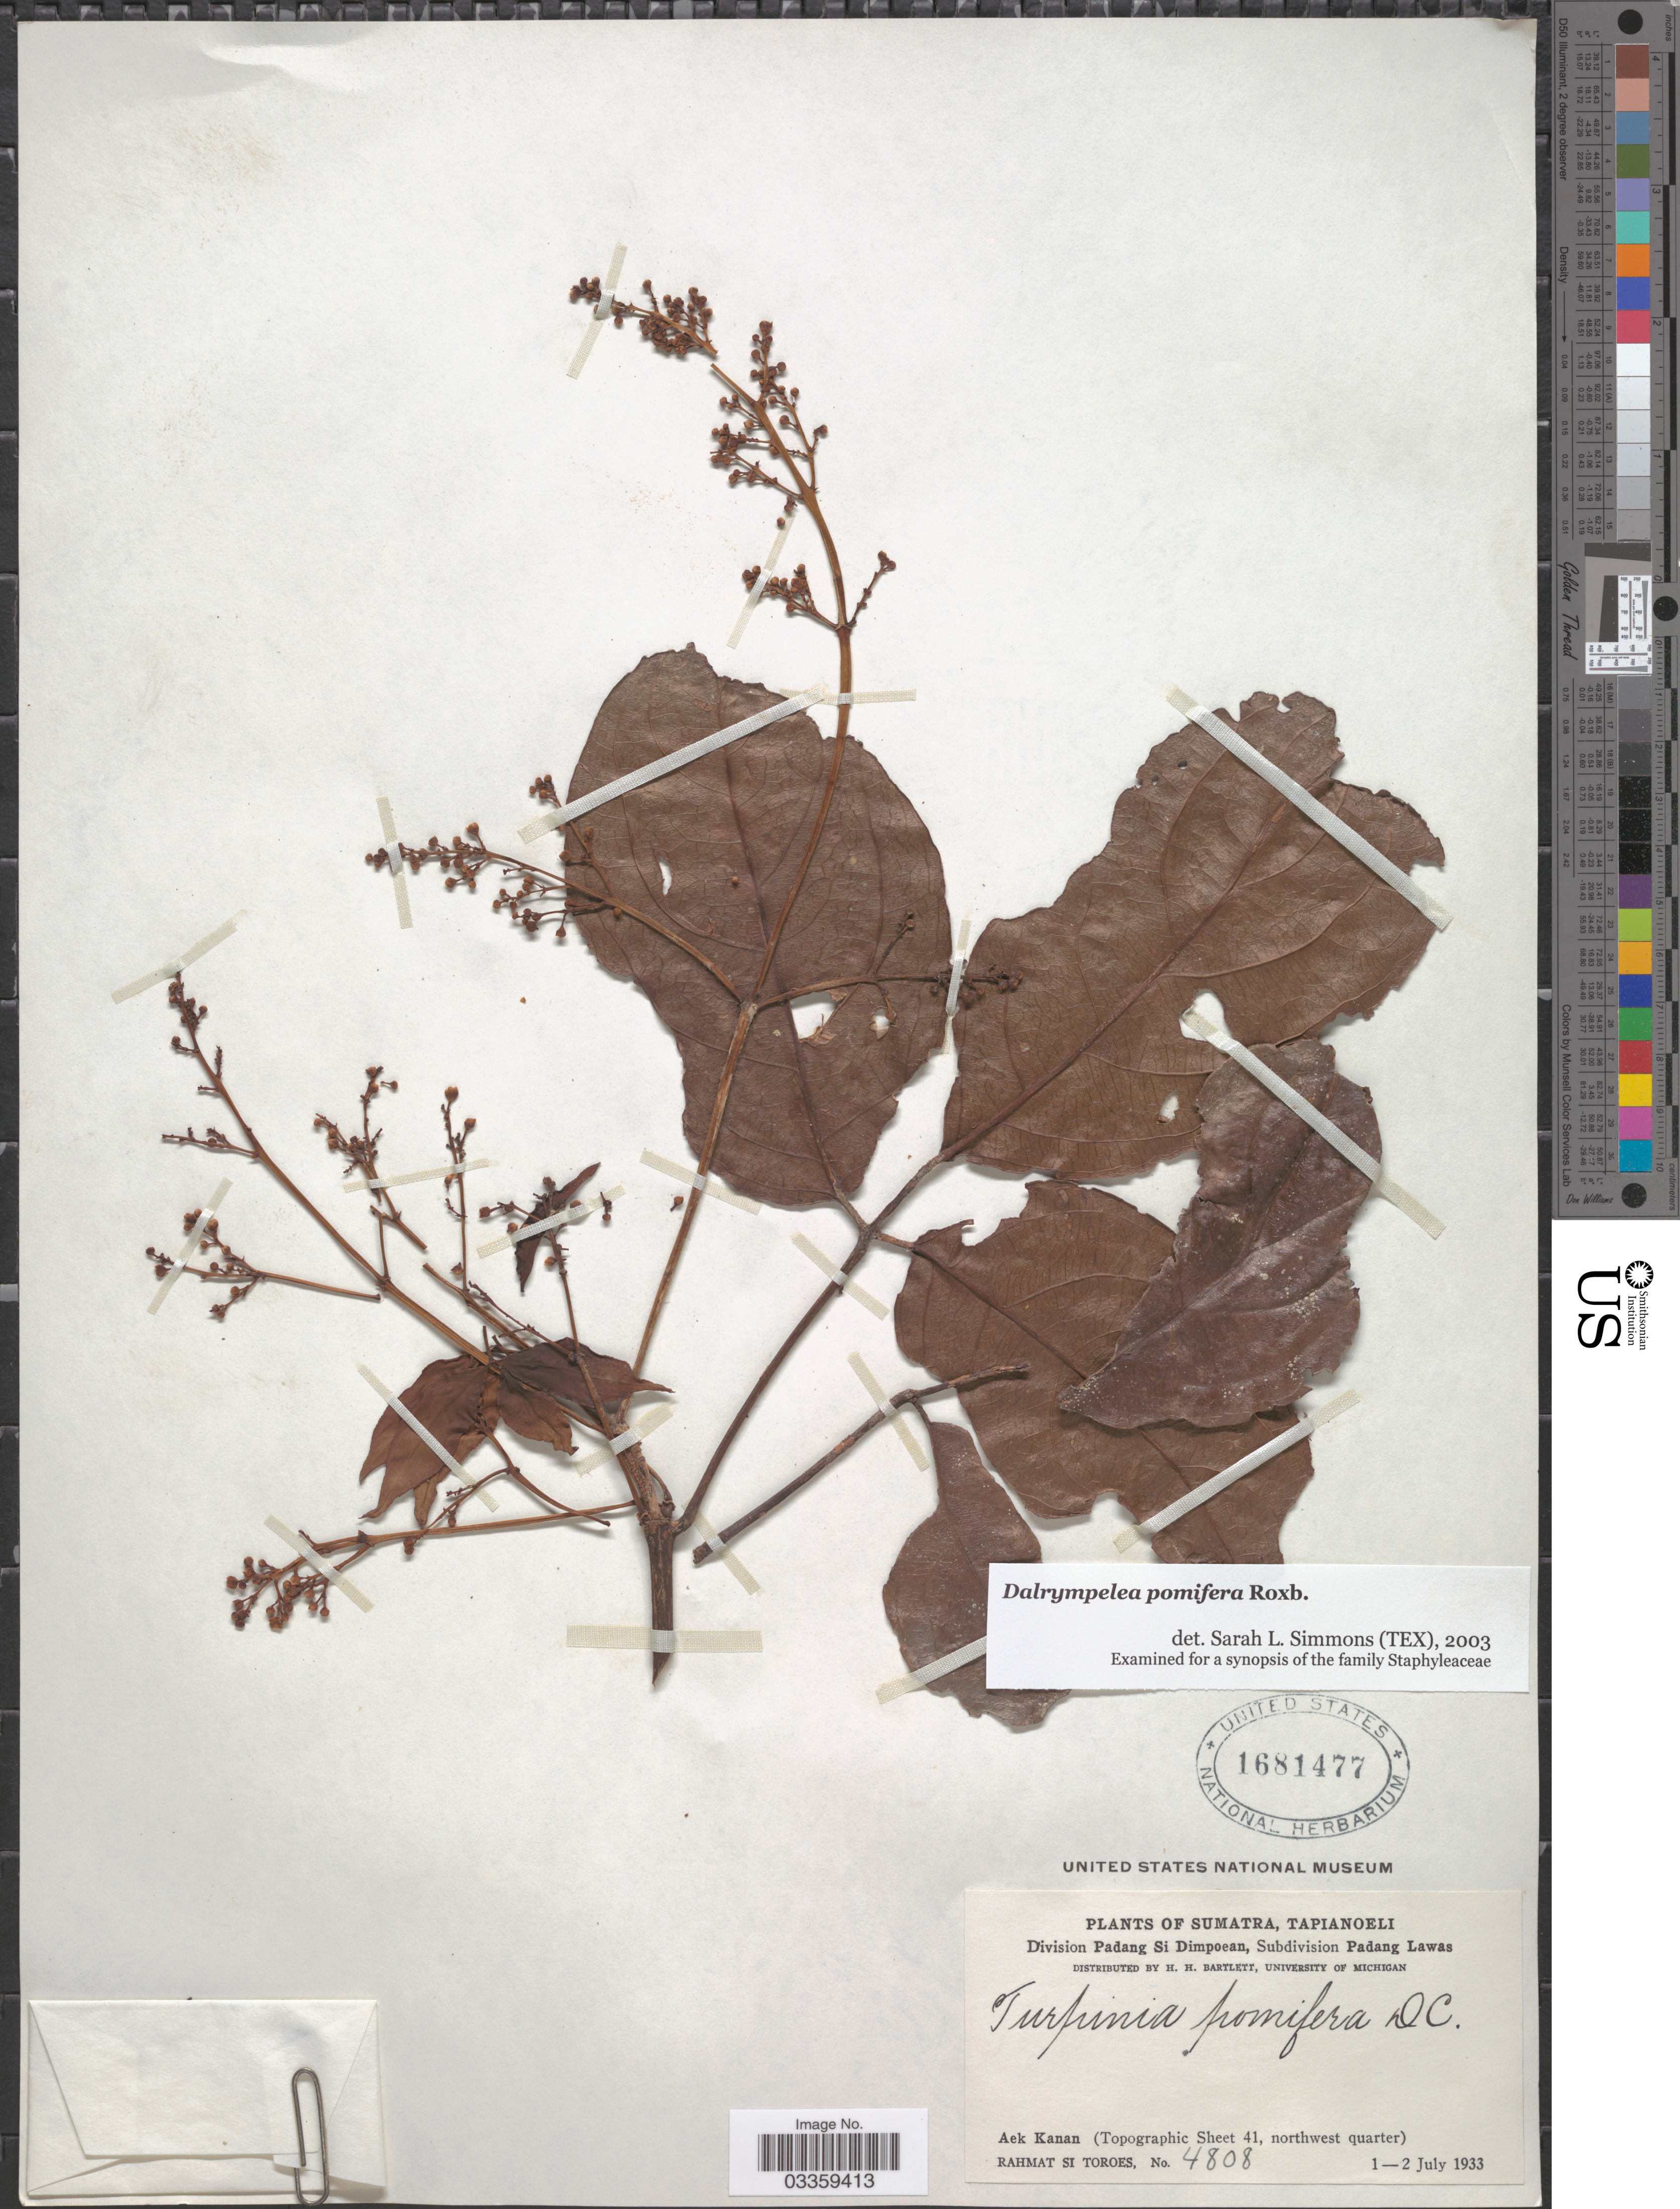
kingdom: Plantae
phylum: Tracheophyta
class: Magnoliopsida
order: Crossosomatales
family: Staphyleaceae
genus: Dalrympelea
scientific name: Dalrympelea pomifera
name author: Roxb.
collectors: Rahmat Si Boeea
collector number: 4808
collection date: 1933-07-01/1933-07-02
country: Indonesia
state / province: Sumatra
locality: Tapianoeli. Division Padang Si Dimpoean, Subdivision Padang Lawas. Aek Kanan. (Topographic Sheet 41, northwest quarter).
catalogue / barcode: US 1681477